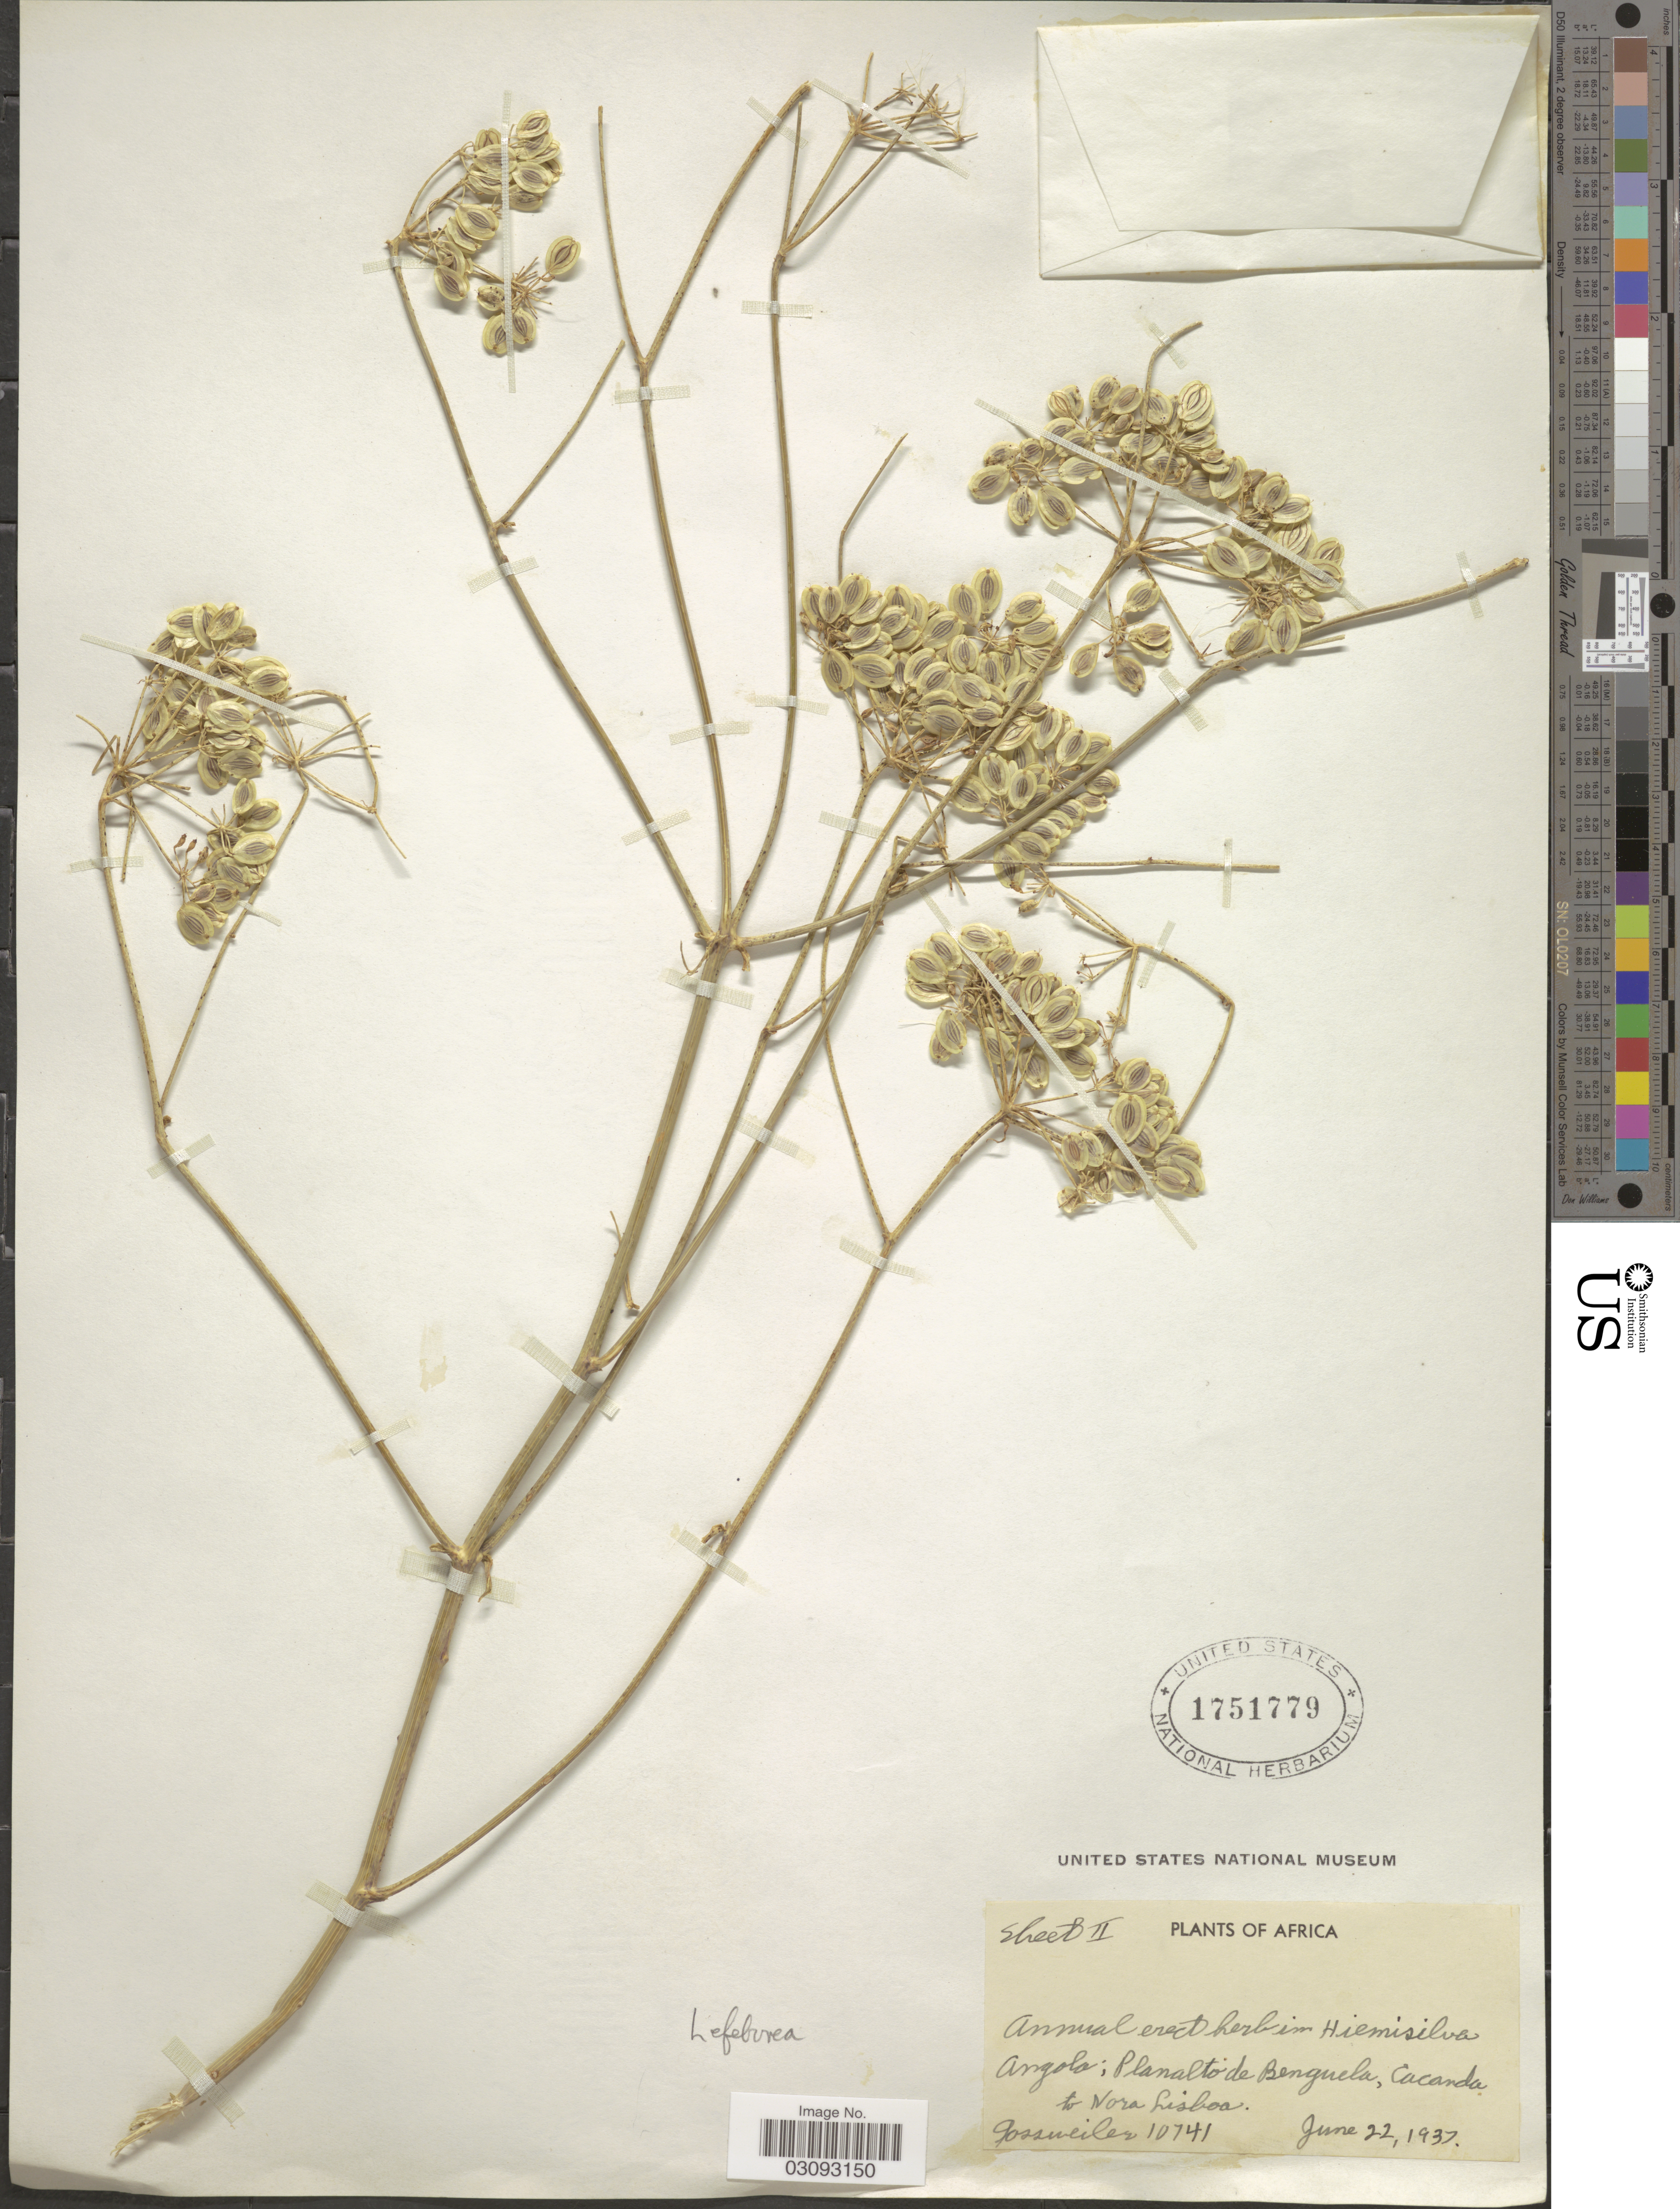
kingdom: Plantae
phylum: Tracheophyta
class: Magnoliopsida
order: Apiales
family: Apiaceae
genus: Peucedanum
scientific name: Peucedanum sp.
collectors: -. Gossweiler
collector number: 10741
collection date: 1937-06-22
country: Angola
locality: Planalto de Benguela, Cacanda to Nora Lisboa.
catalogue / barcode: US 1751779